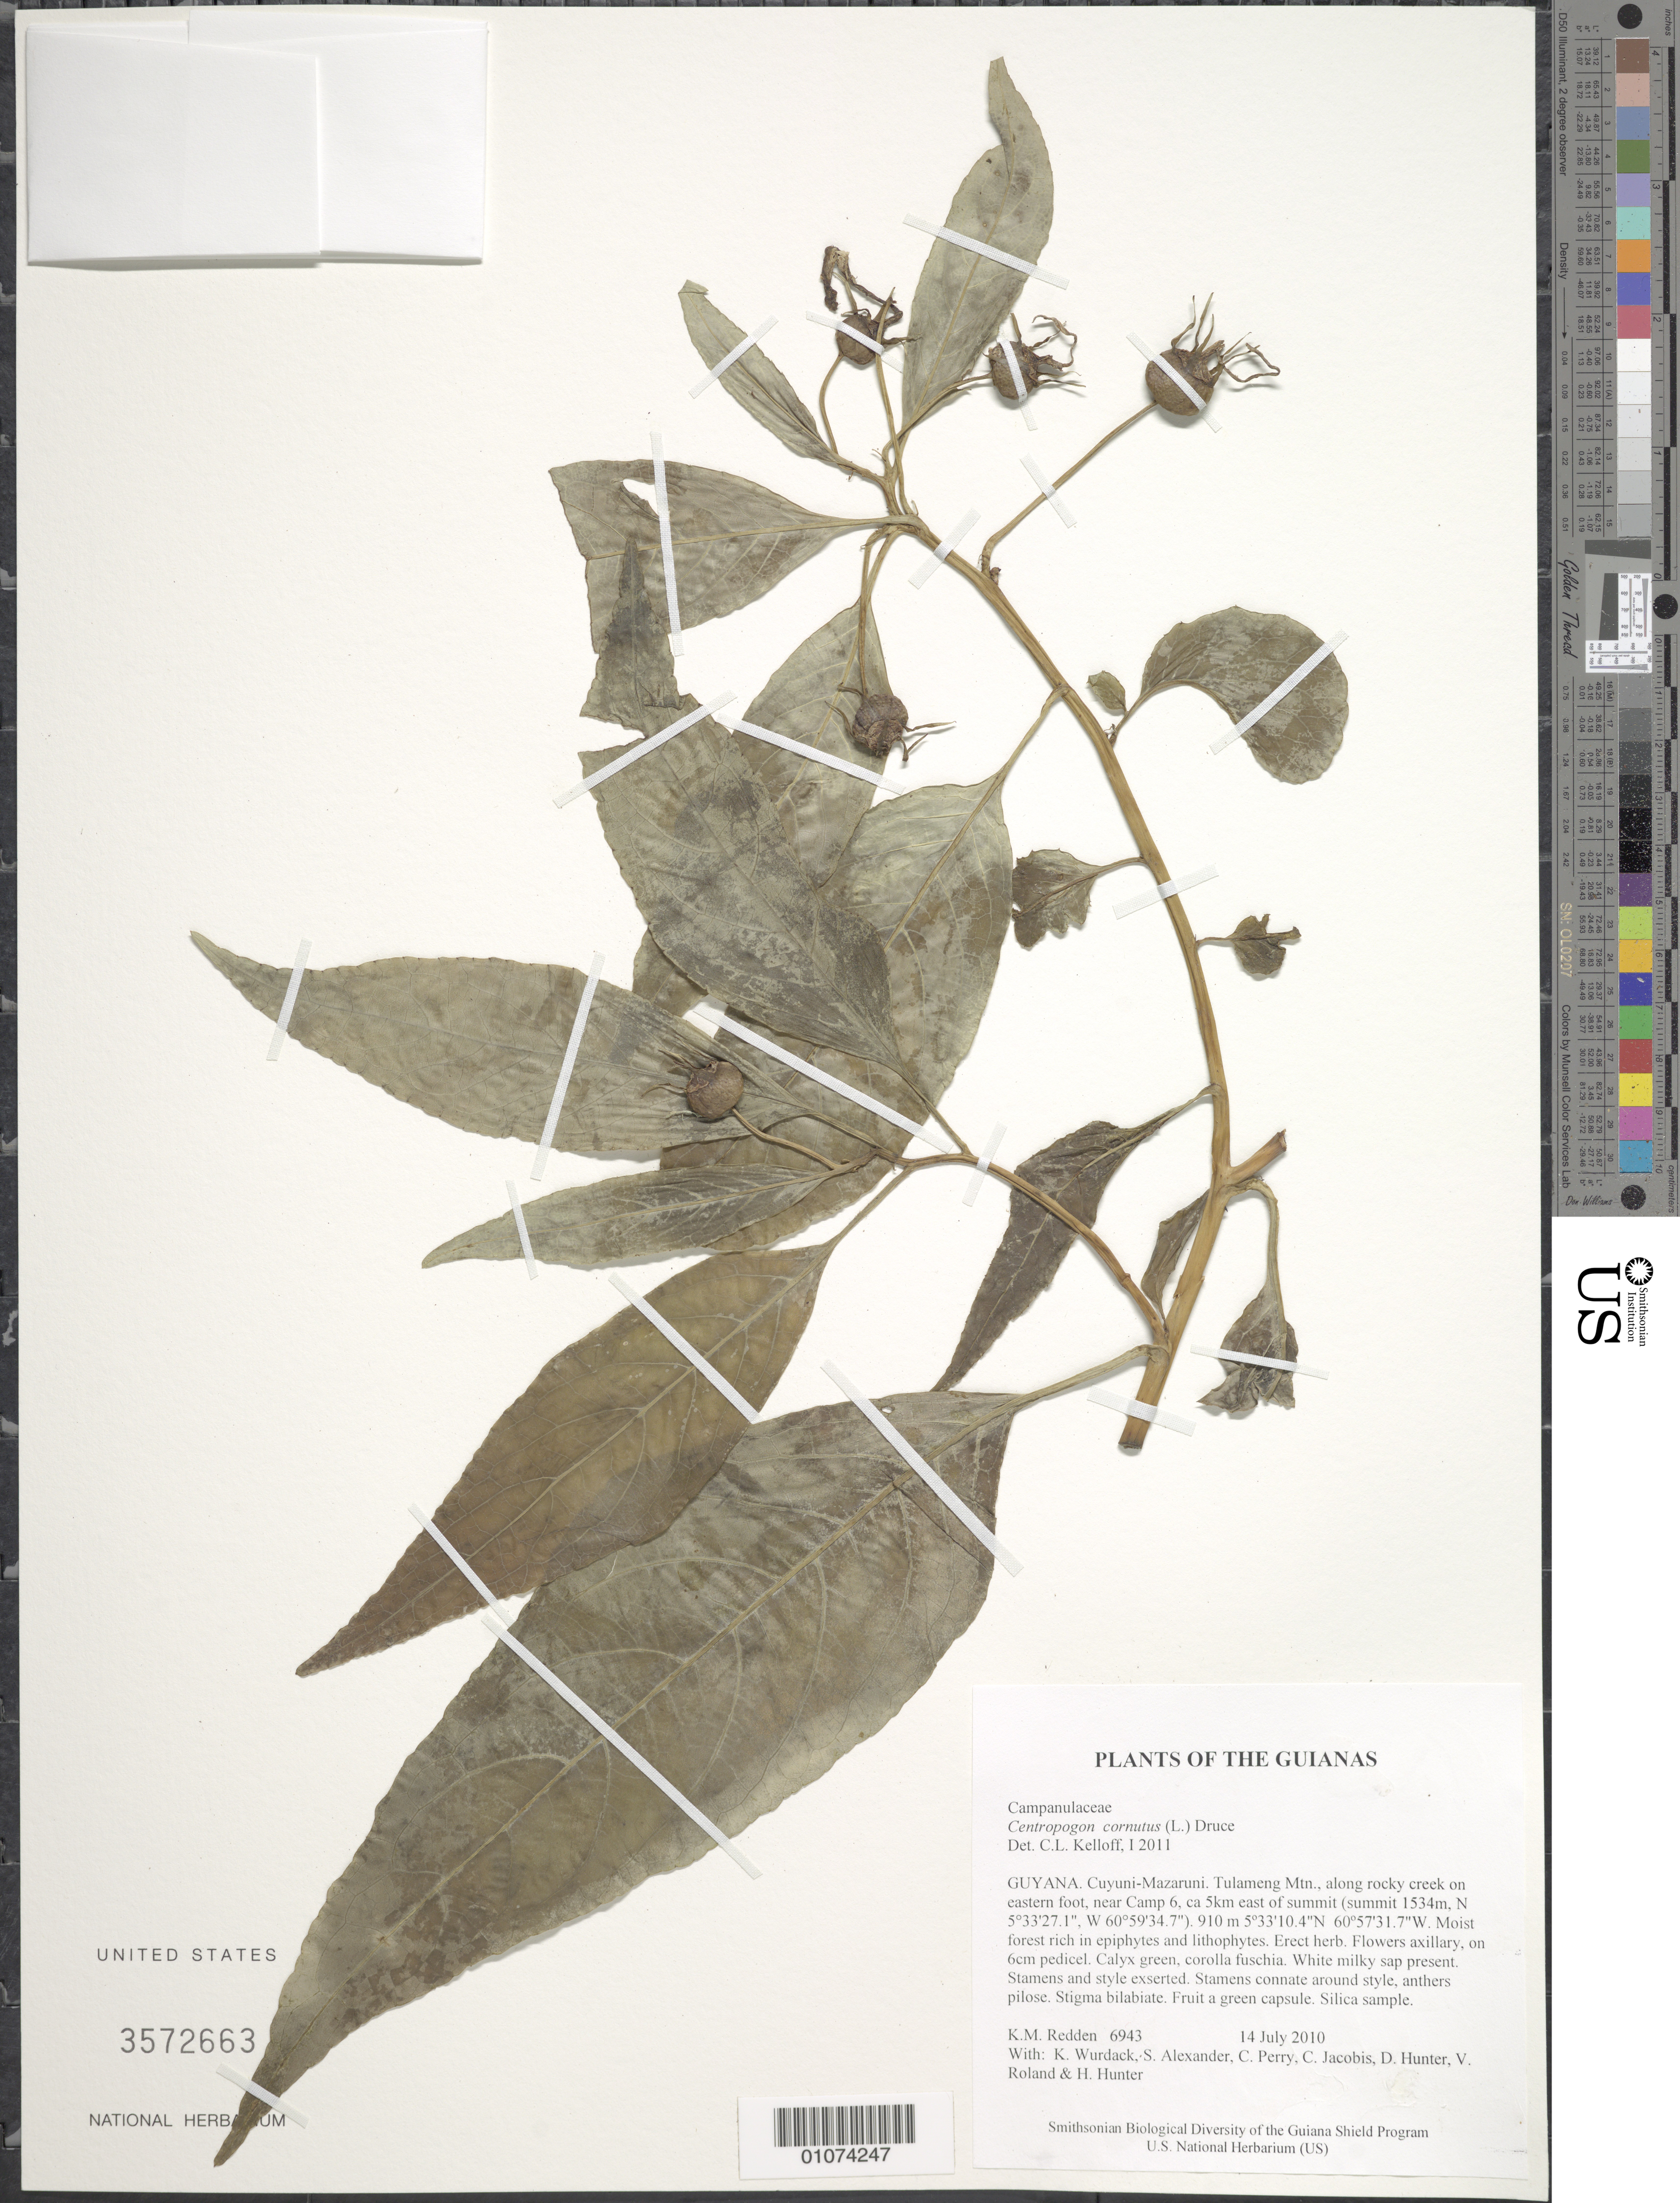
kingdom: Plantae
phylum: Tracheophyta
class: Magnoliopsida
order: Asterales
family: Campanulaceae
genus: Centropogon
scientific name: Centropogon cornutus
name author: (L.) Druce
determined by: Kelloff, Carol L., (US), Smithsonian Institution - National Museum of Natural History (UNITED STATES)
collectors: K. M. Redden, K. Wurdack, S. N. Alexander, C. Perry, C. Jacobis, D. Hunter, V. Roland & H. Hunter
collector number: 6943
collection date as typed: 14 July 2010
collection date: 2010-07-14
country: Guyana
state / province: Cuyuni-Mazaruni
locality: Tulameng Mtn., along rocky creek on eastern foot, near Camp 6, ca 5km east of summit (summit 1534m, N 5°33'27.1", W 60°59'34.7")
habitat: Moist forest rich in epiphytes and lithophytes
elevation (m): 910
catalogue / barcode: US 3572663